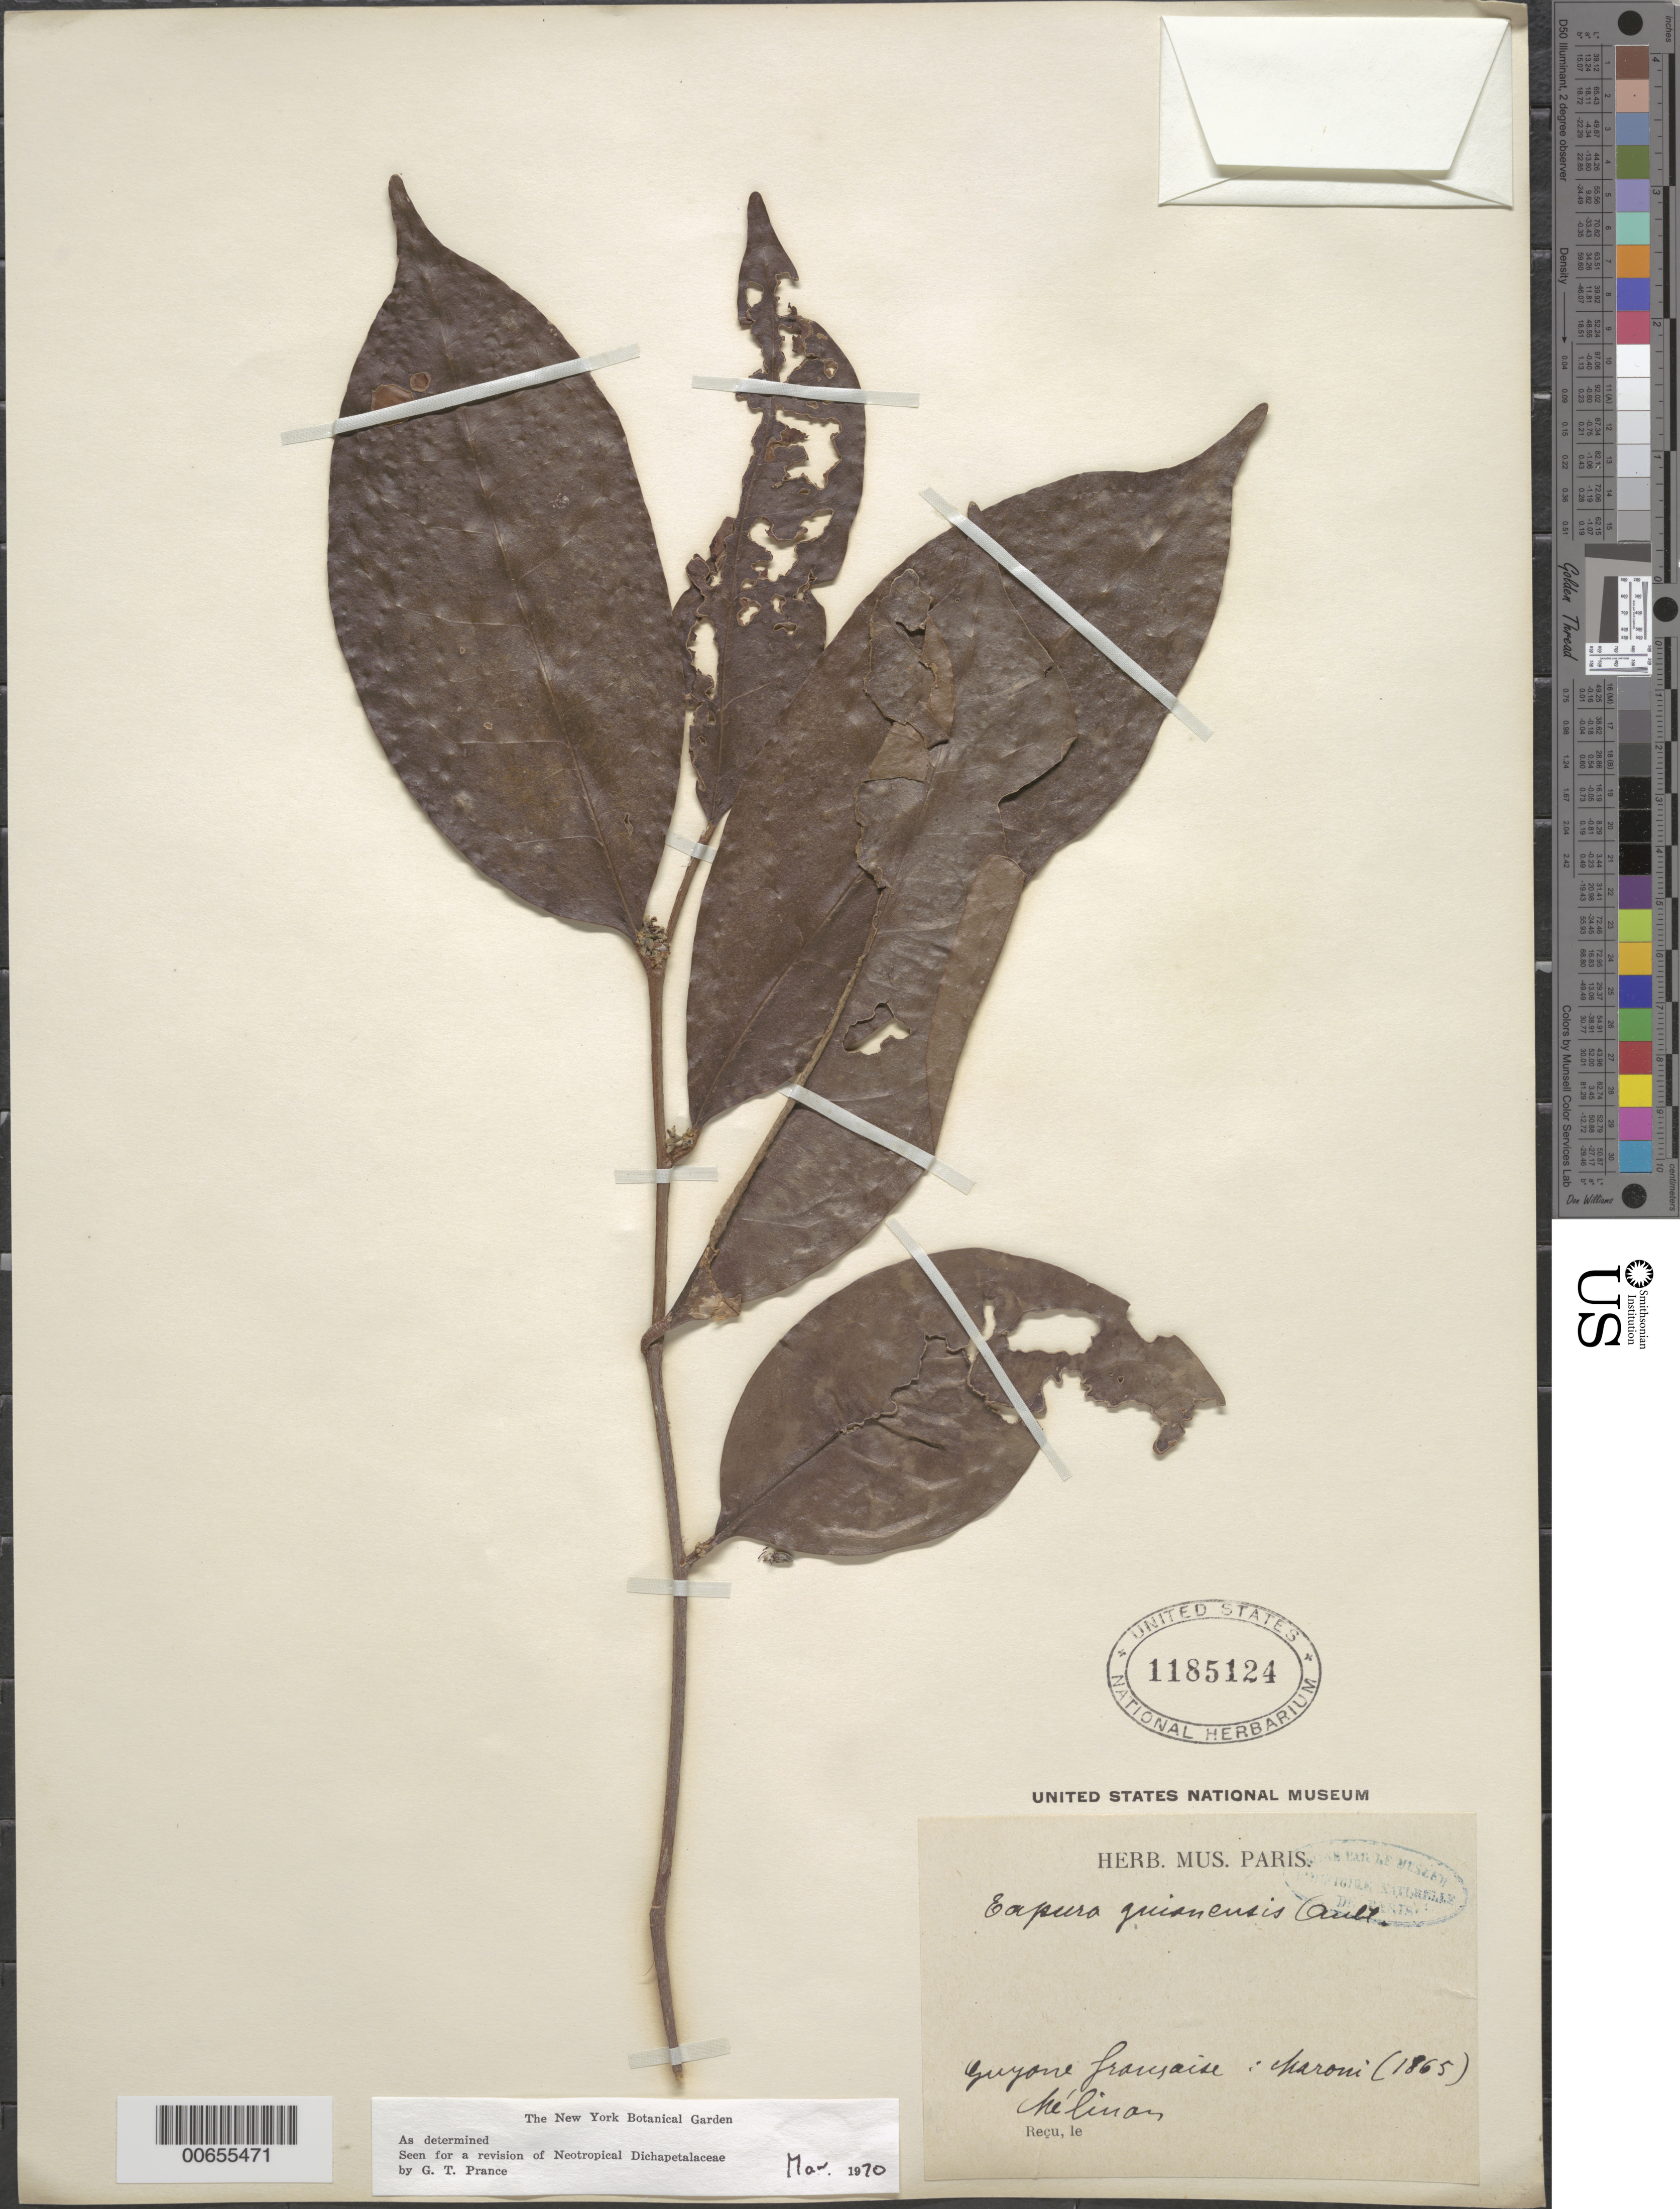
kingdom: Plantae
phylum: Tracheophyta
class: Magnoliopsida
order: Malpighiales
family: Dichapetalaceae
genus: Tapura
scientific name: Tapura guianensis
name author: Aubl.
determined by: Prance, G. T.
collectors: E. Mélinon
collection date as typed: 1865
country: French Guiana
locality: Maroni R.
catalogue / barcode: US 1185124